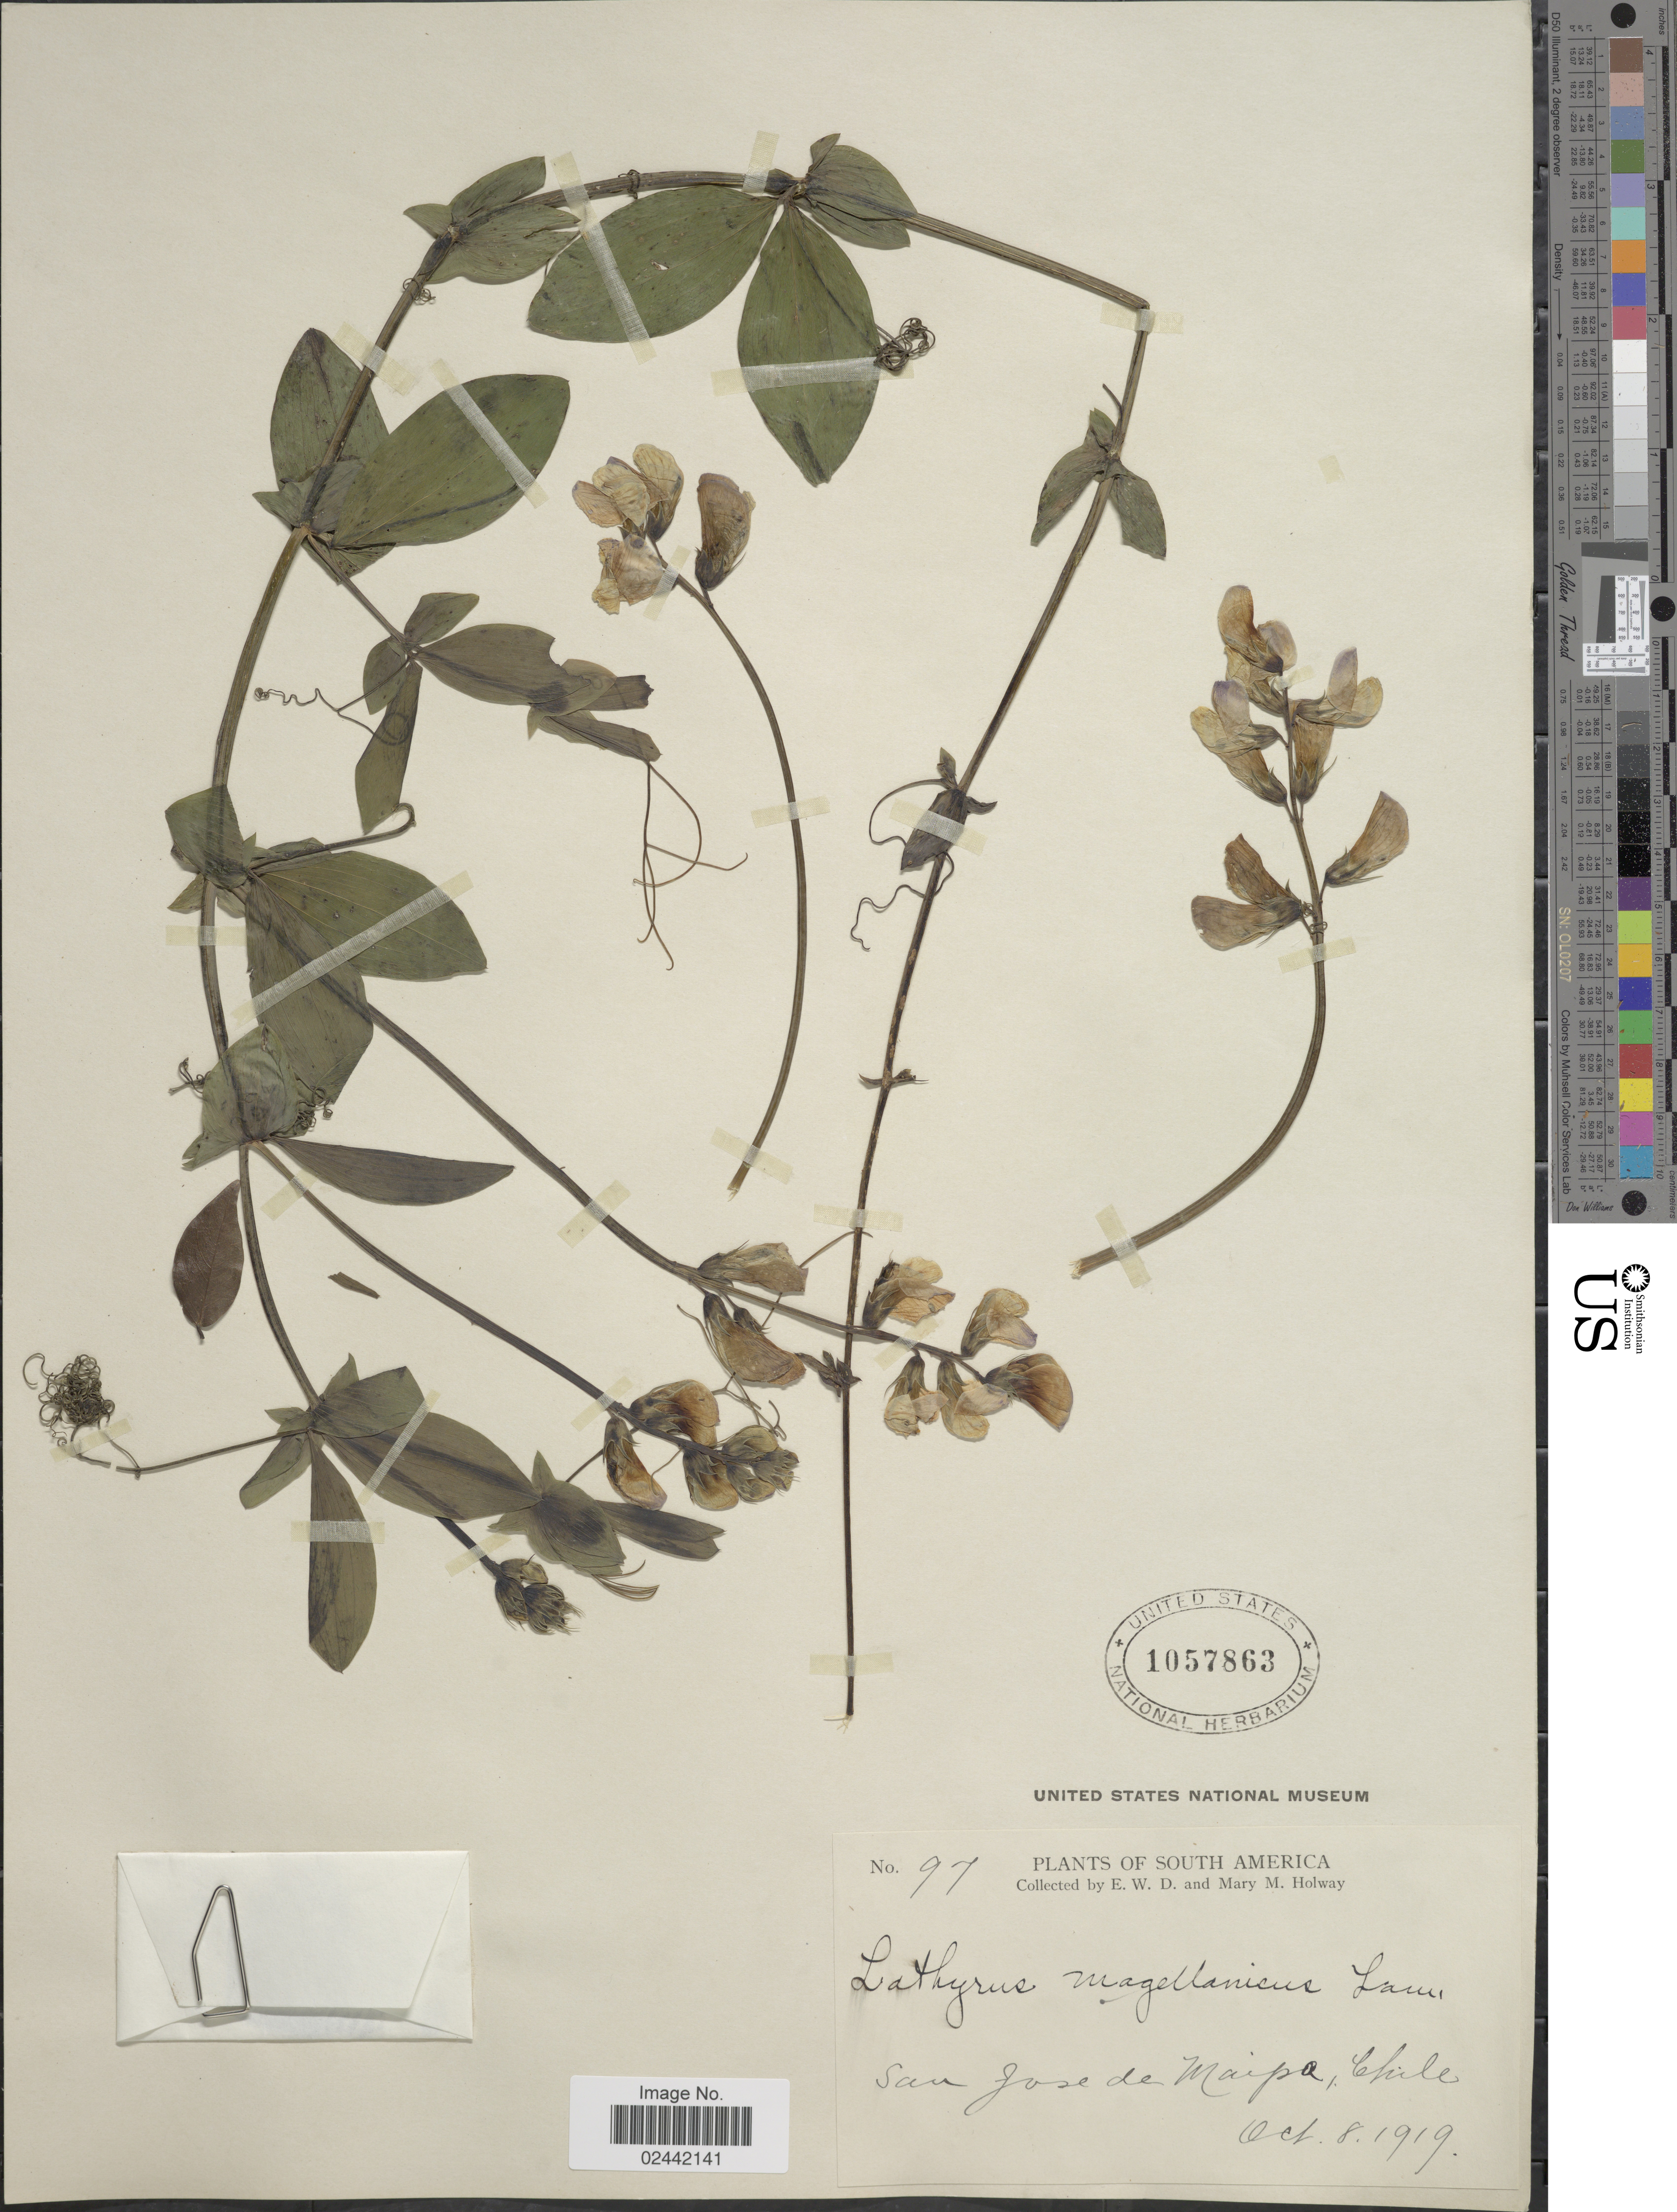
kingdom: Plantae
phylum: Tracheophyta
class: Magnoliopsida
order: Fabales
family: Fabaceae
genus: Lathyrus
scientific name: Lathyrus magellanicus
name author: Lam.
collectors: E. W. D. Holway & M. M. Holway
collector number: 97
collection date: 1919-10-08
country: Chile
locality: San Jose de Maipa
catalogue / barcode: US 1057863